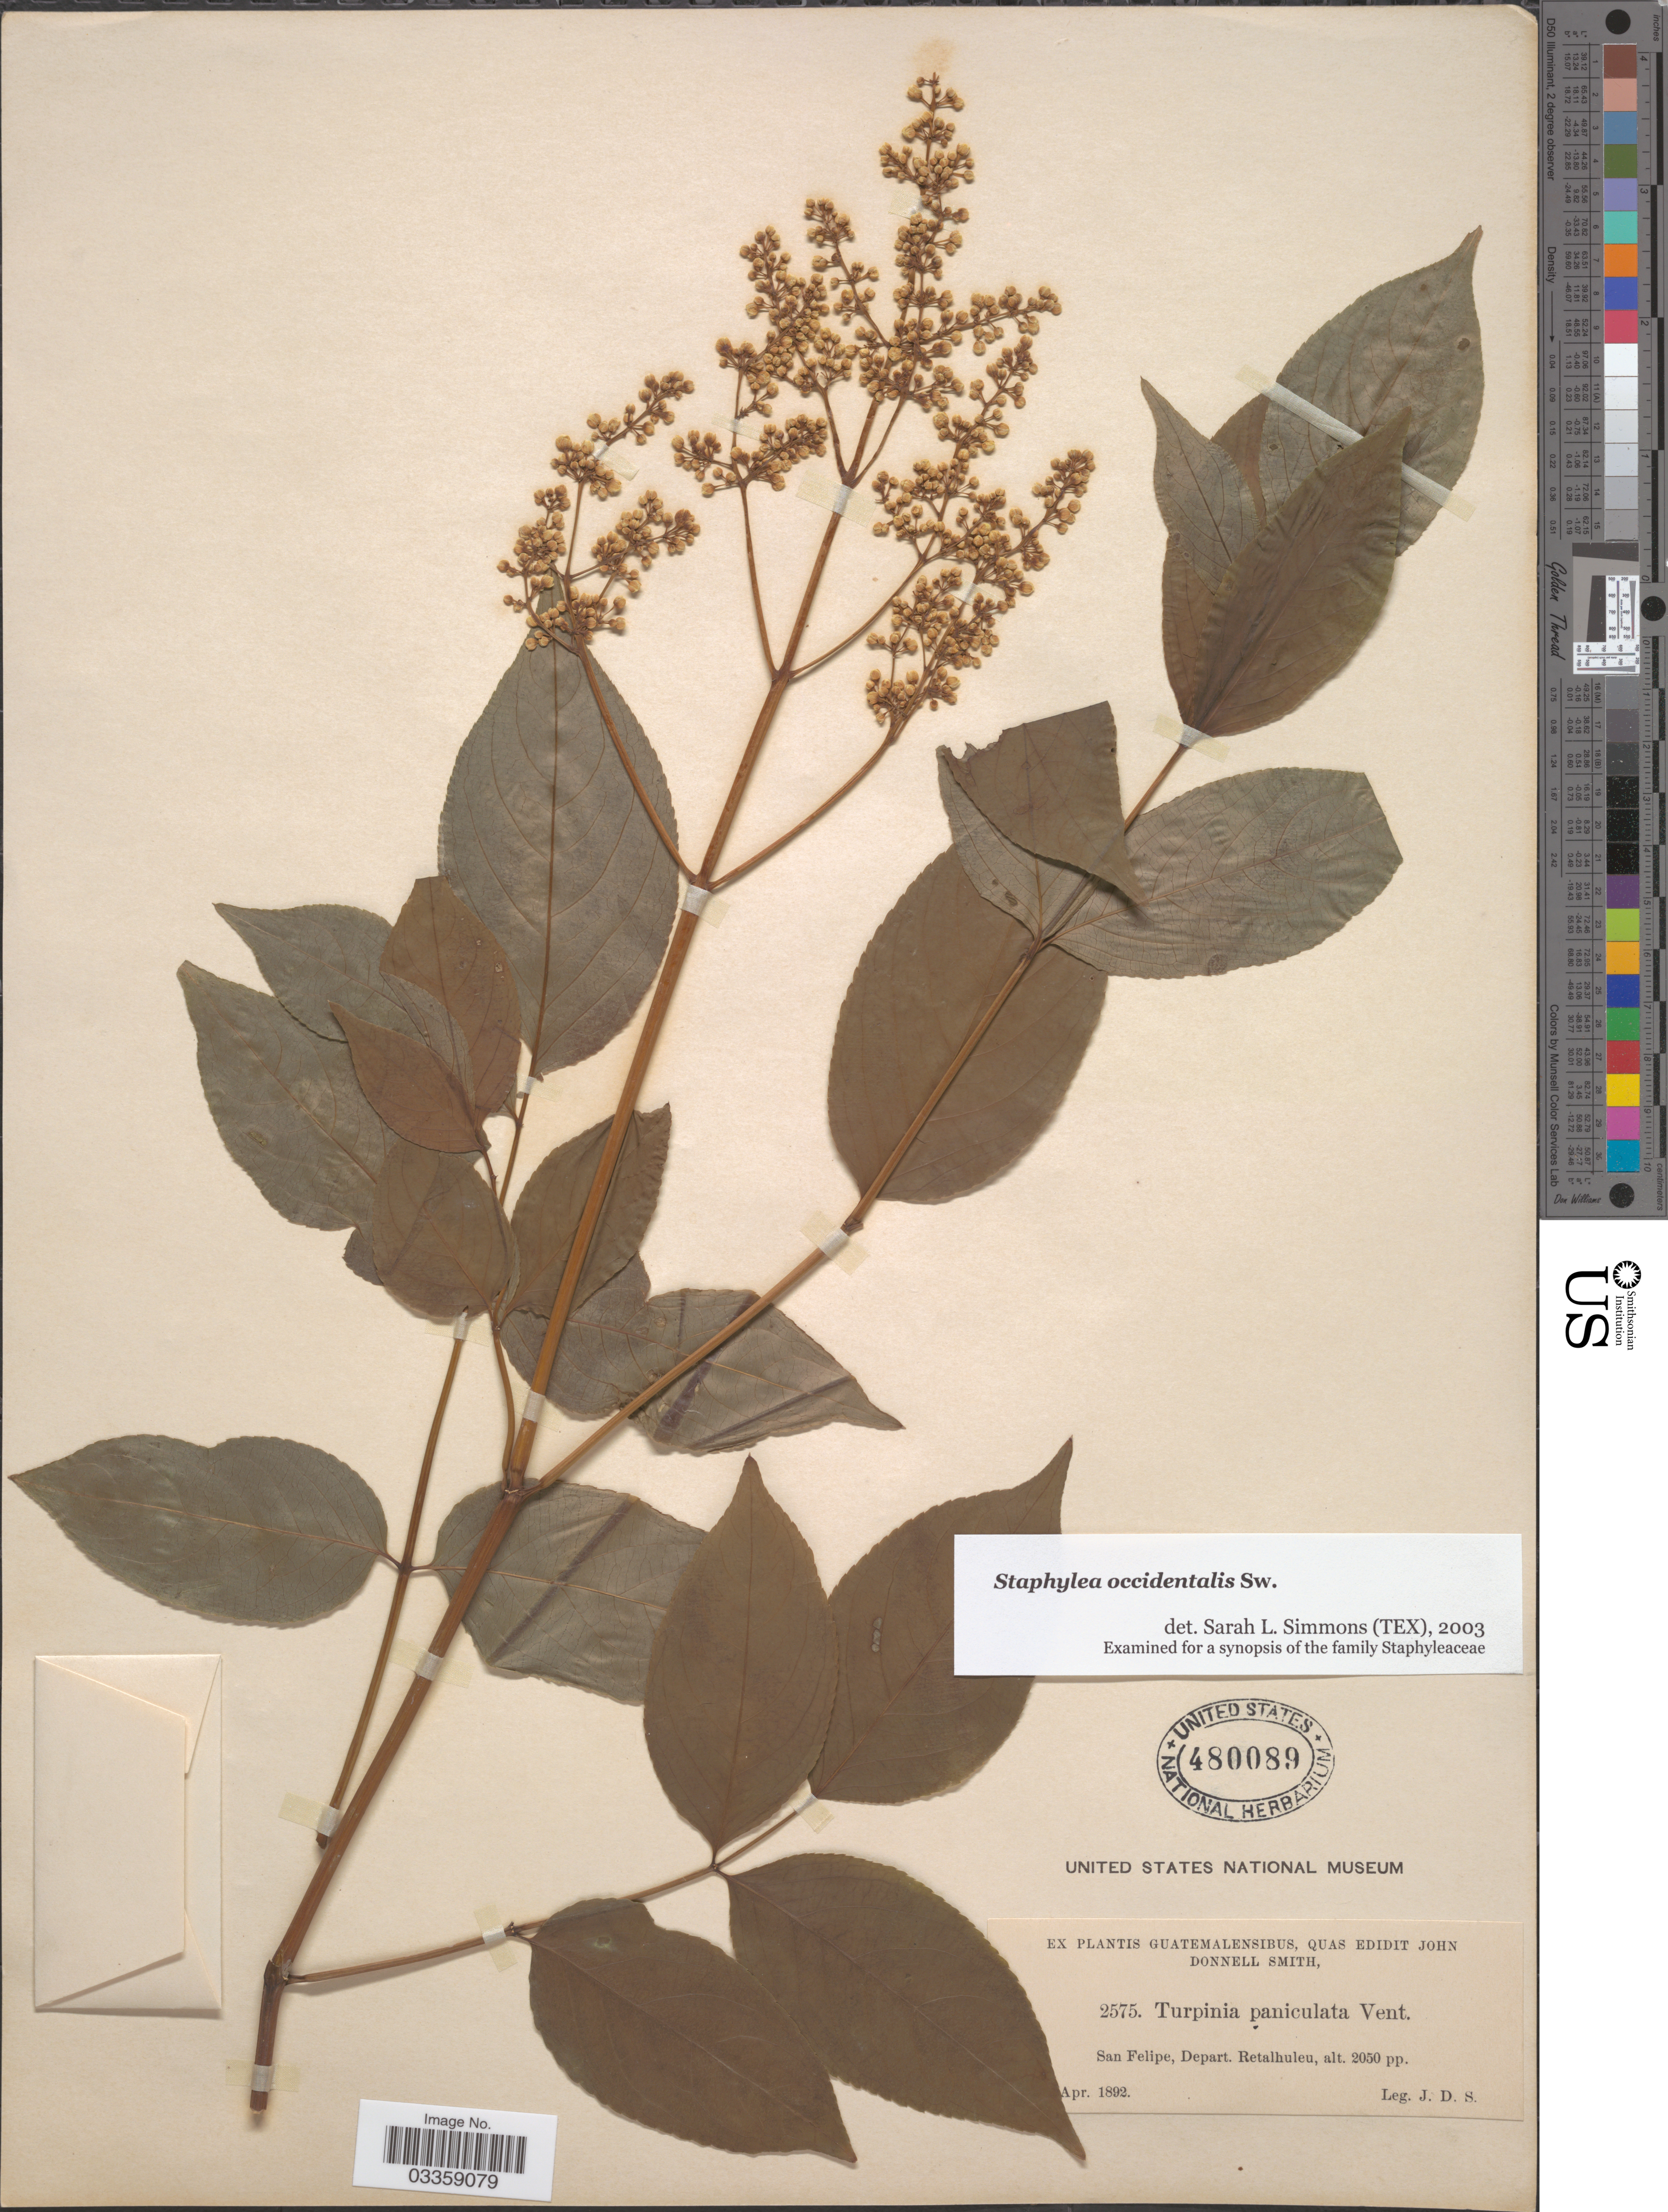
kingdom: Plantae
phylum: Tracheophyta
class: Magnoliopsida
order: Crossosomatales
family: Staphyleaceae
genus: Turpinia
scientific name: Turpinia occidentalis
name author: (Sw.) G. Don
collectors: J. Donnell Smith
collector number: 2575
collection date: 1892-04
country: Guatemala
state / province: Retalhuleu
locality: San Felipe, Depart. Retalhuleu.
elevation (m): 625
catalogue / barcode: US 480089